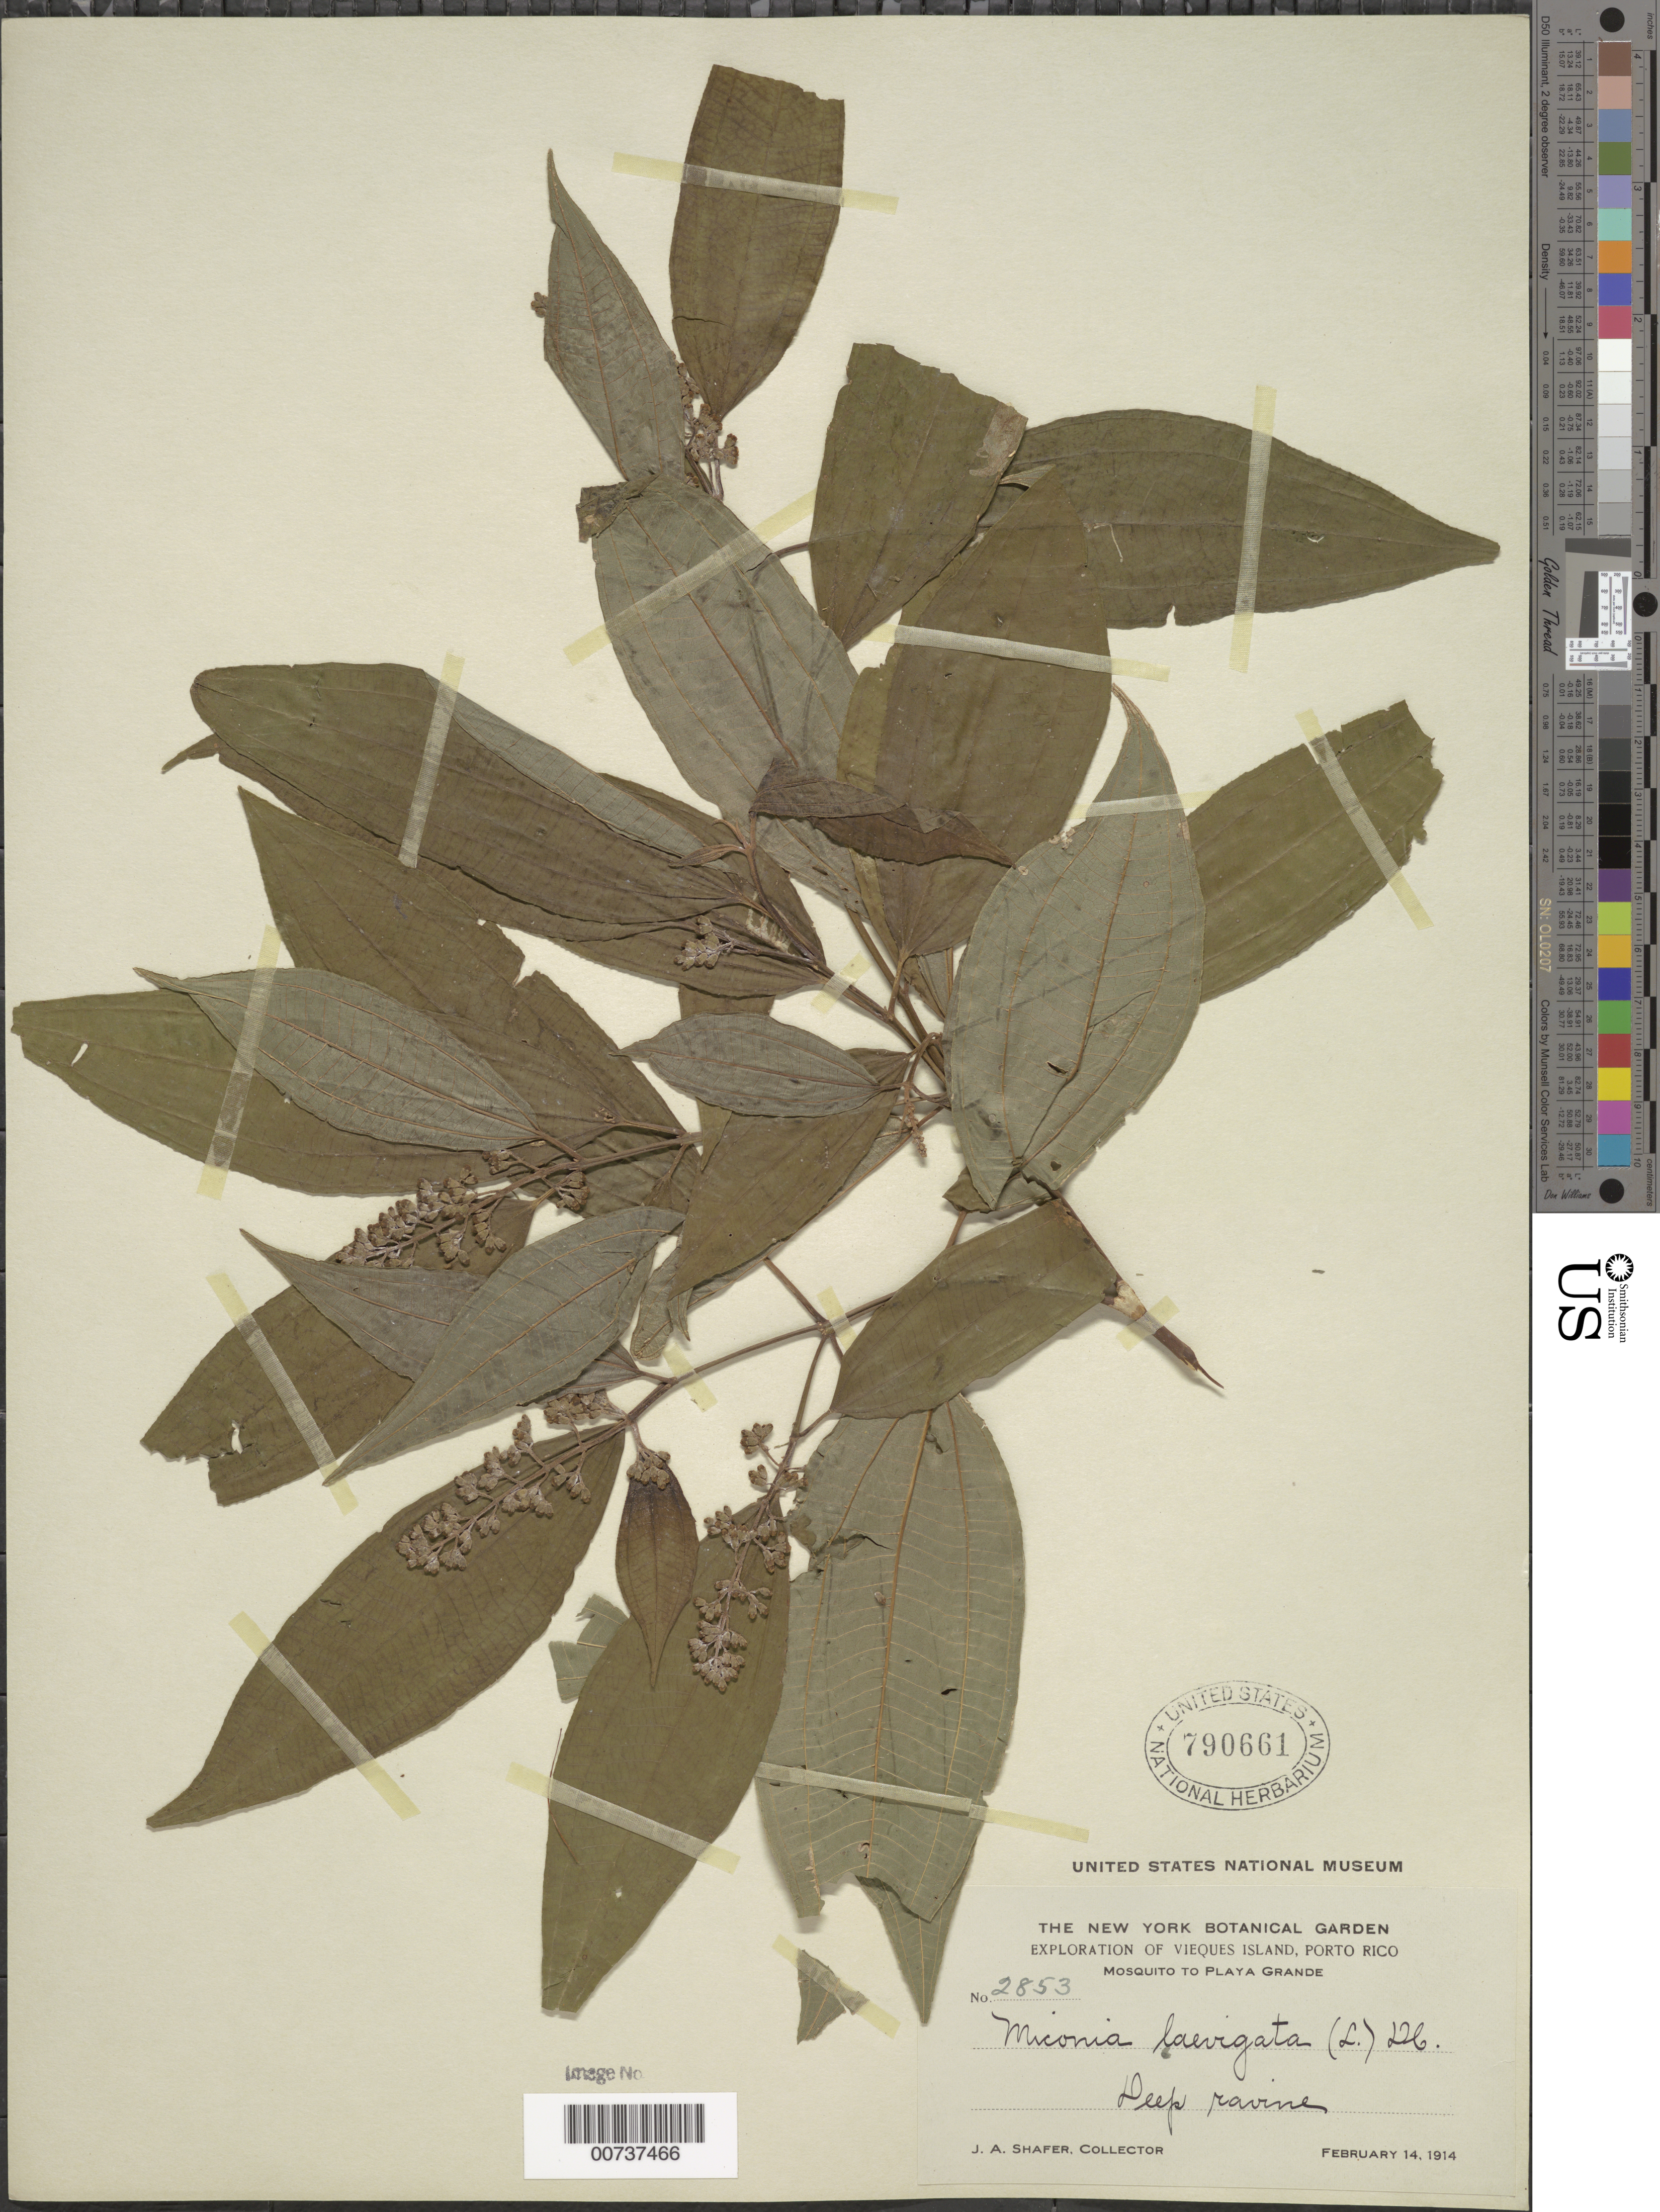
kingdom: Plantae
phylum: Tracheophyta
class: Magnoliopsida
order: Myrtales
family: Melastomataceae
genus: Miconia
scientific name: Miconia laevigata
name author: (L.) D. Don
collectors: J. A. Shafer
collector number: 2853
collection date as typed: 14 Feb 1914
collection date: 1914-02-14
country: Puerto Rico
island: Vieques I.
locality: Mosquito to Playa Grande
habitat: Deep ravine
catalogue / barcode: US 790661